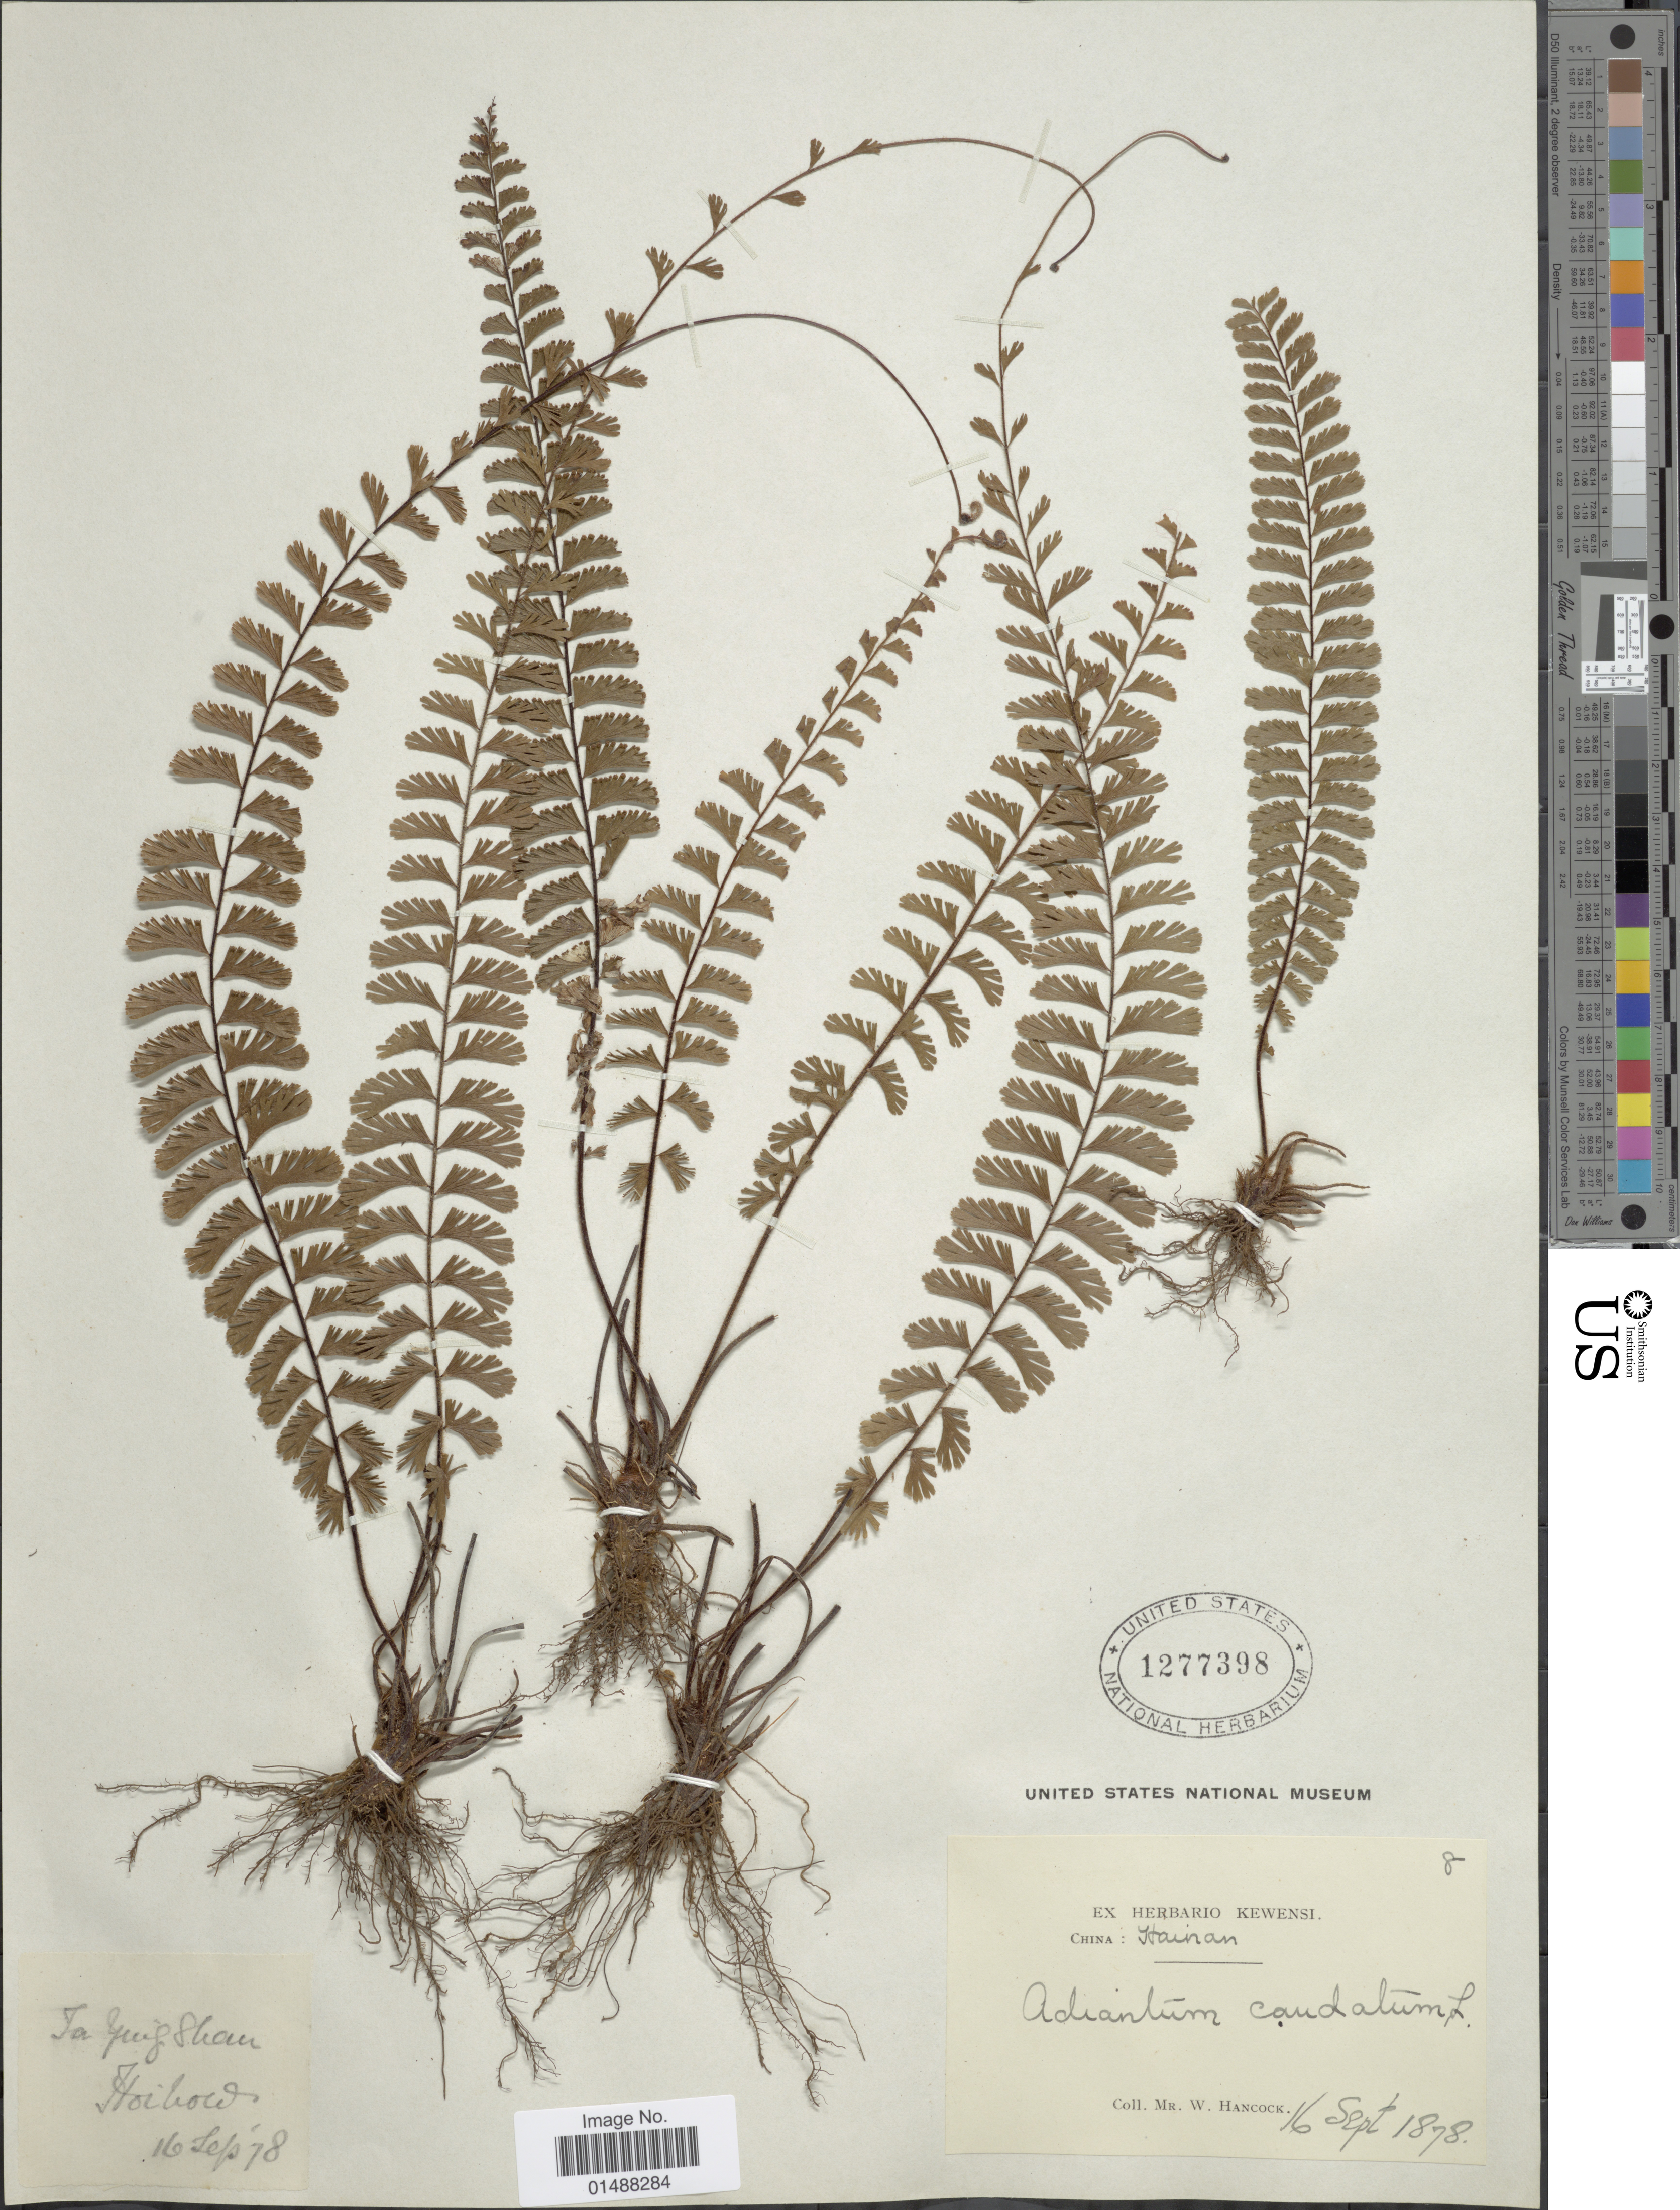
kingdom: Plantae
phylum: Tracheophyta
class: Polypodiopsida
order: Polypodiales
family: Pteridaceae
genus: Adiantum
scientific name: Adiantum caudatum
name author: L.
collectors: W. Hancock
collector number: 8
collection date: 1878-09-16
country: China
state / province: Hainan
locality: China, Hainan.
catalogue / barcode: US 1277398